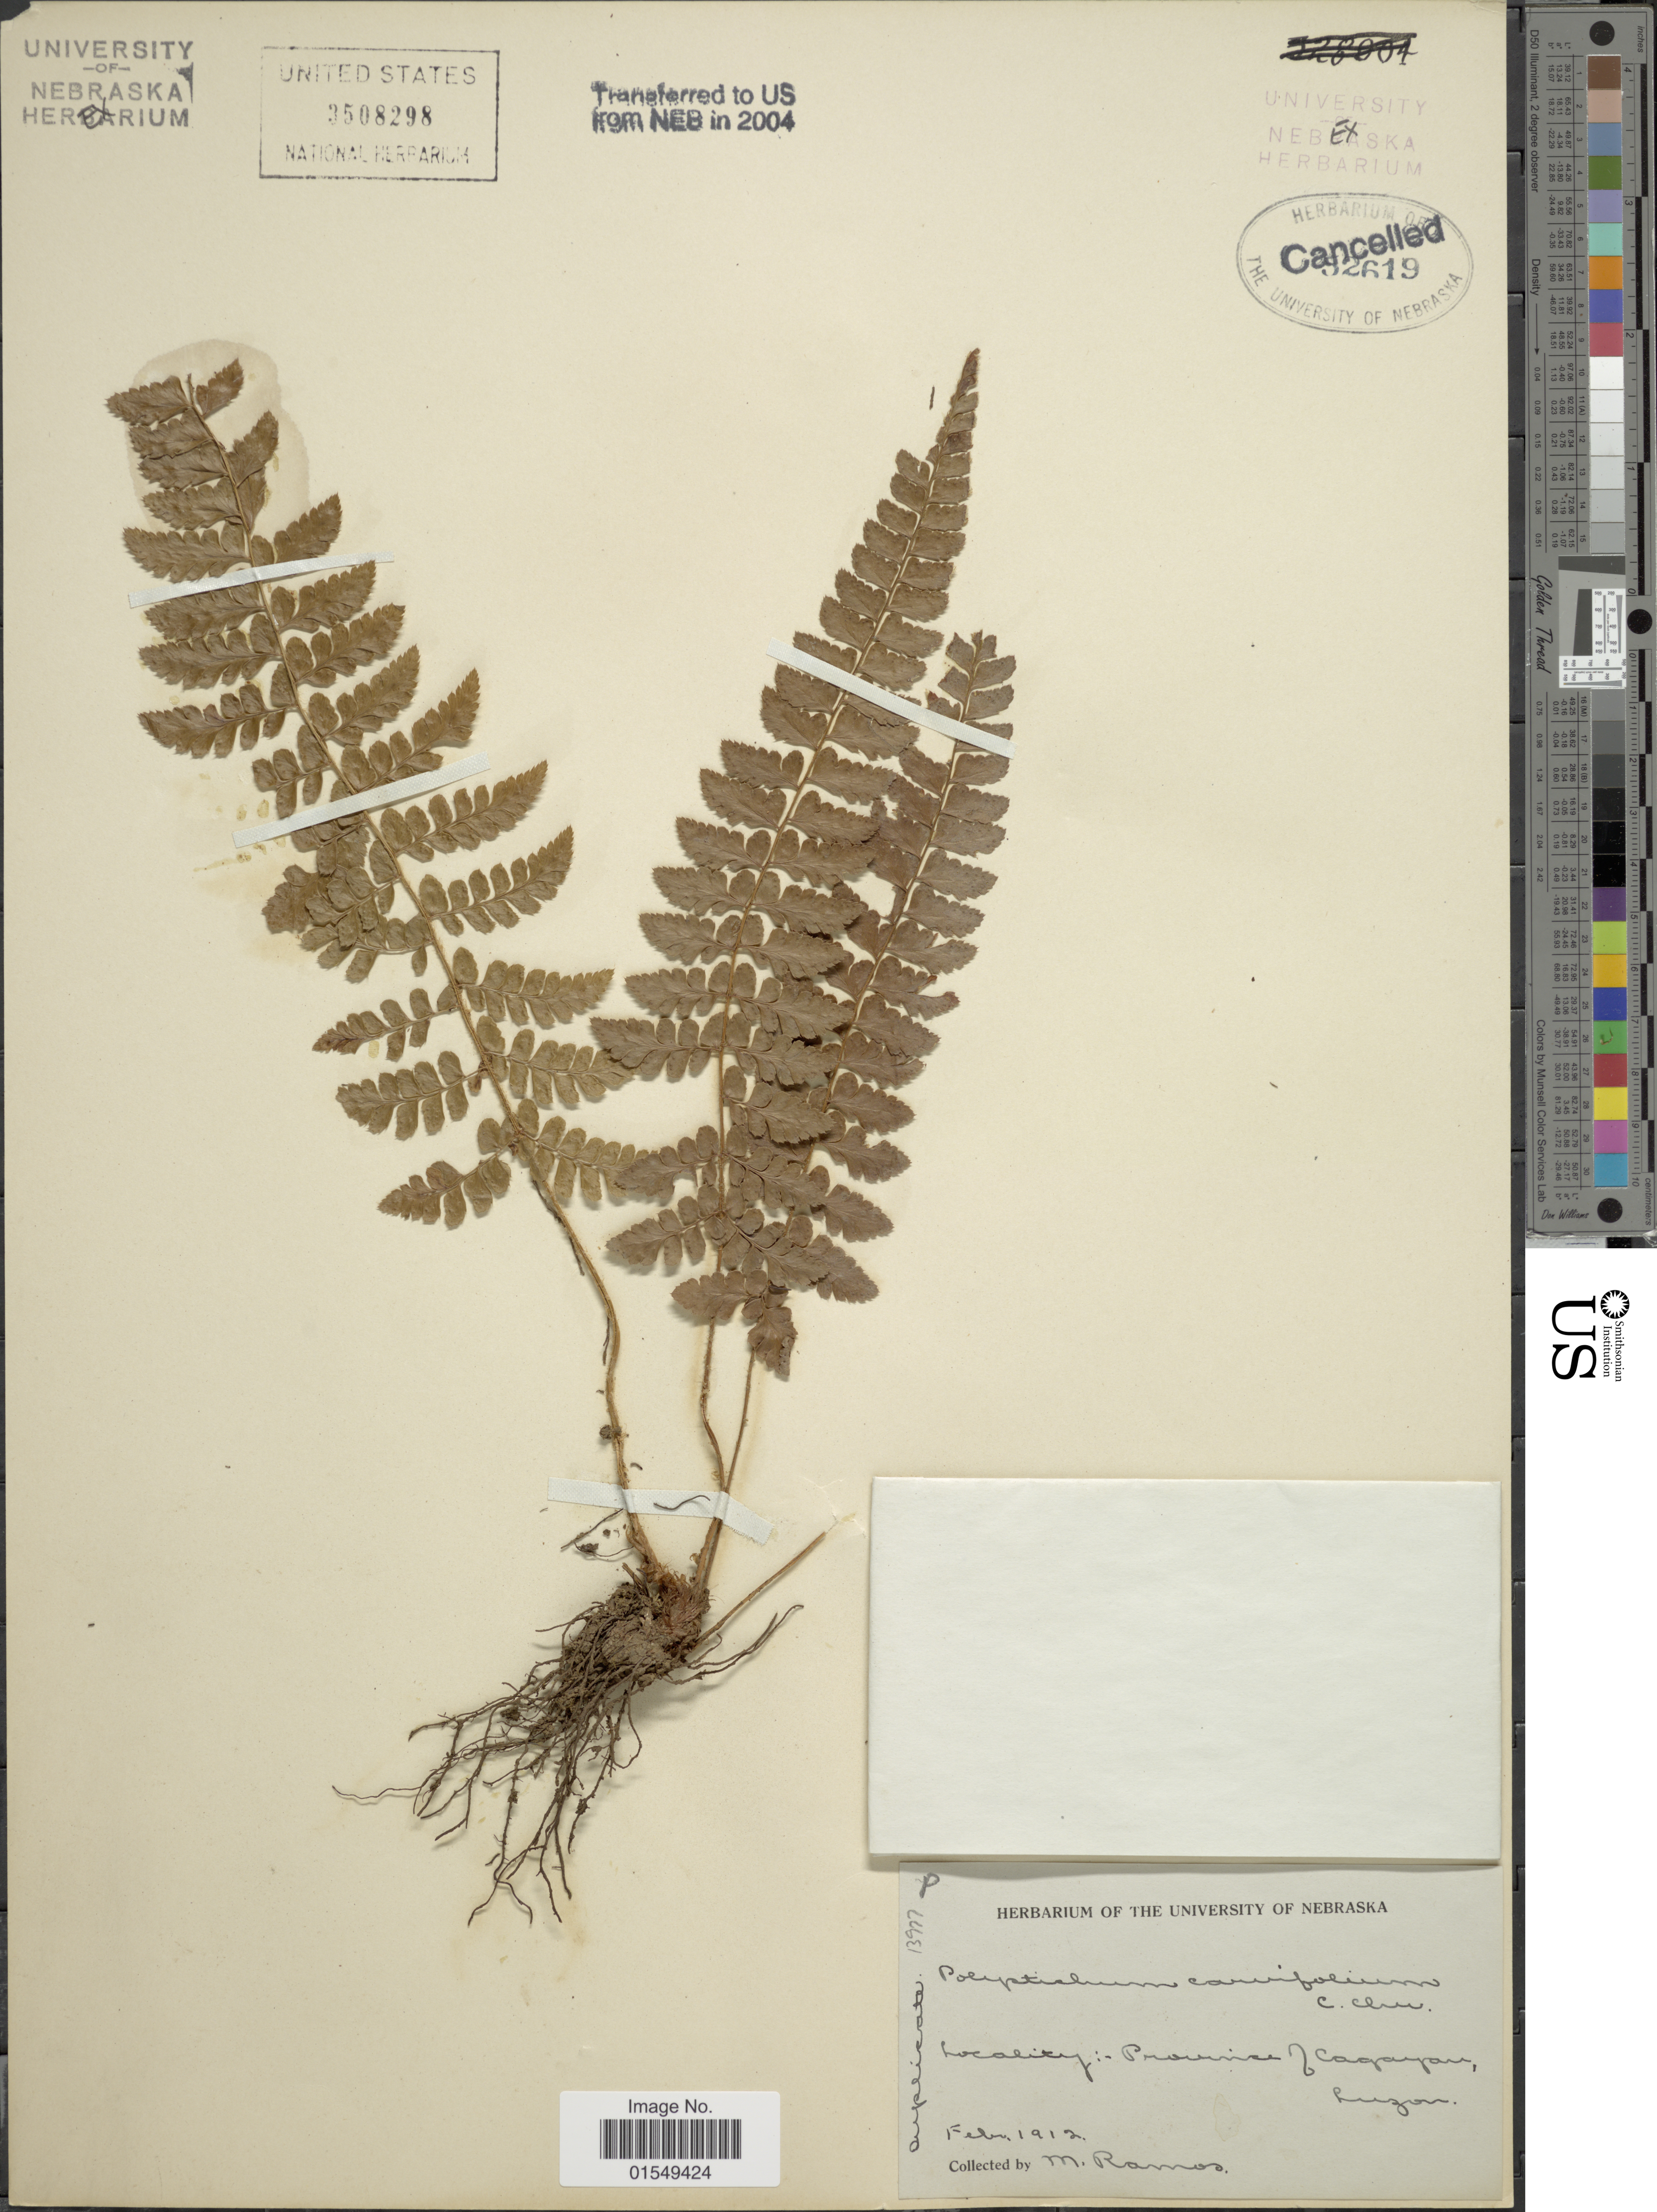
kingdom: Plantae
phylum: Tracheophyta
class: Polypodiopsida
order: Polypodiales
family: Dryopteridaceae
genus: Arachniodes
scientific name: Arachniodes aristata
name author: (G. Forst.) Tindale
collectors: M. Ramos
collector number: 13977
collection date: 1912-02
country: Philippines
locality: Province of Cagayan, Luzon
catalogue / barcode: US 3508298